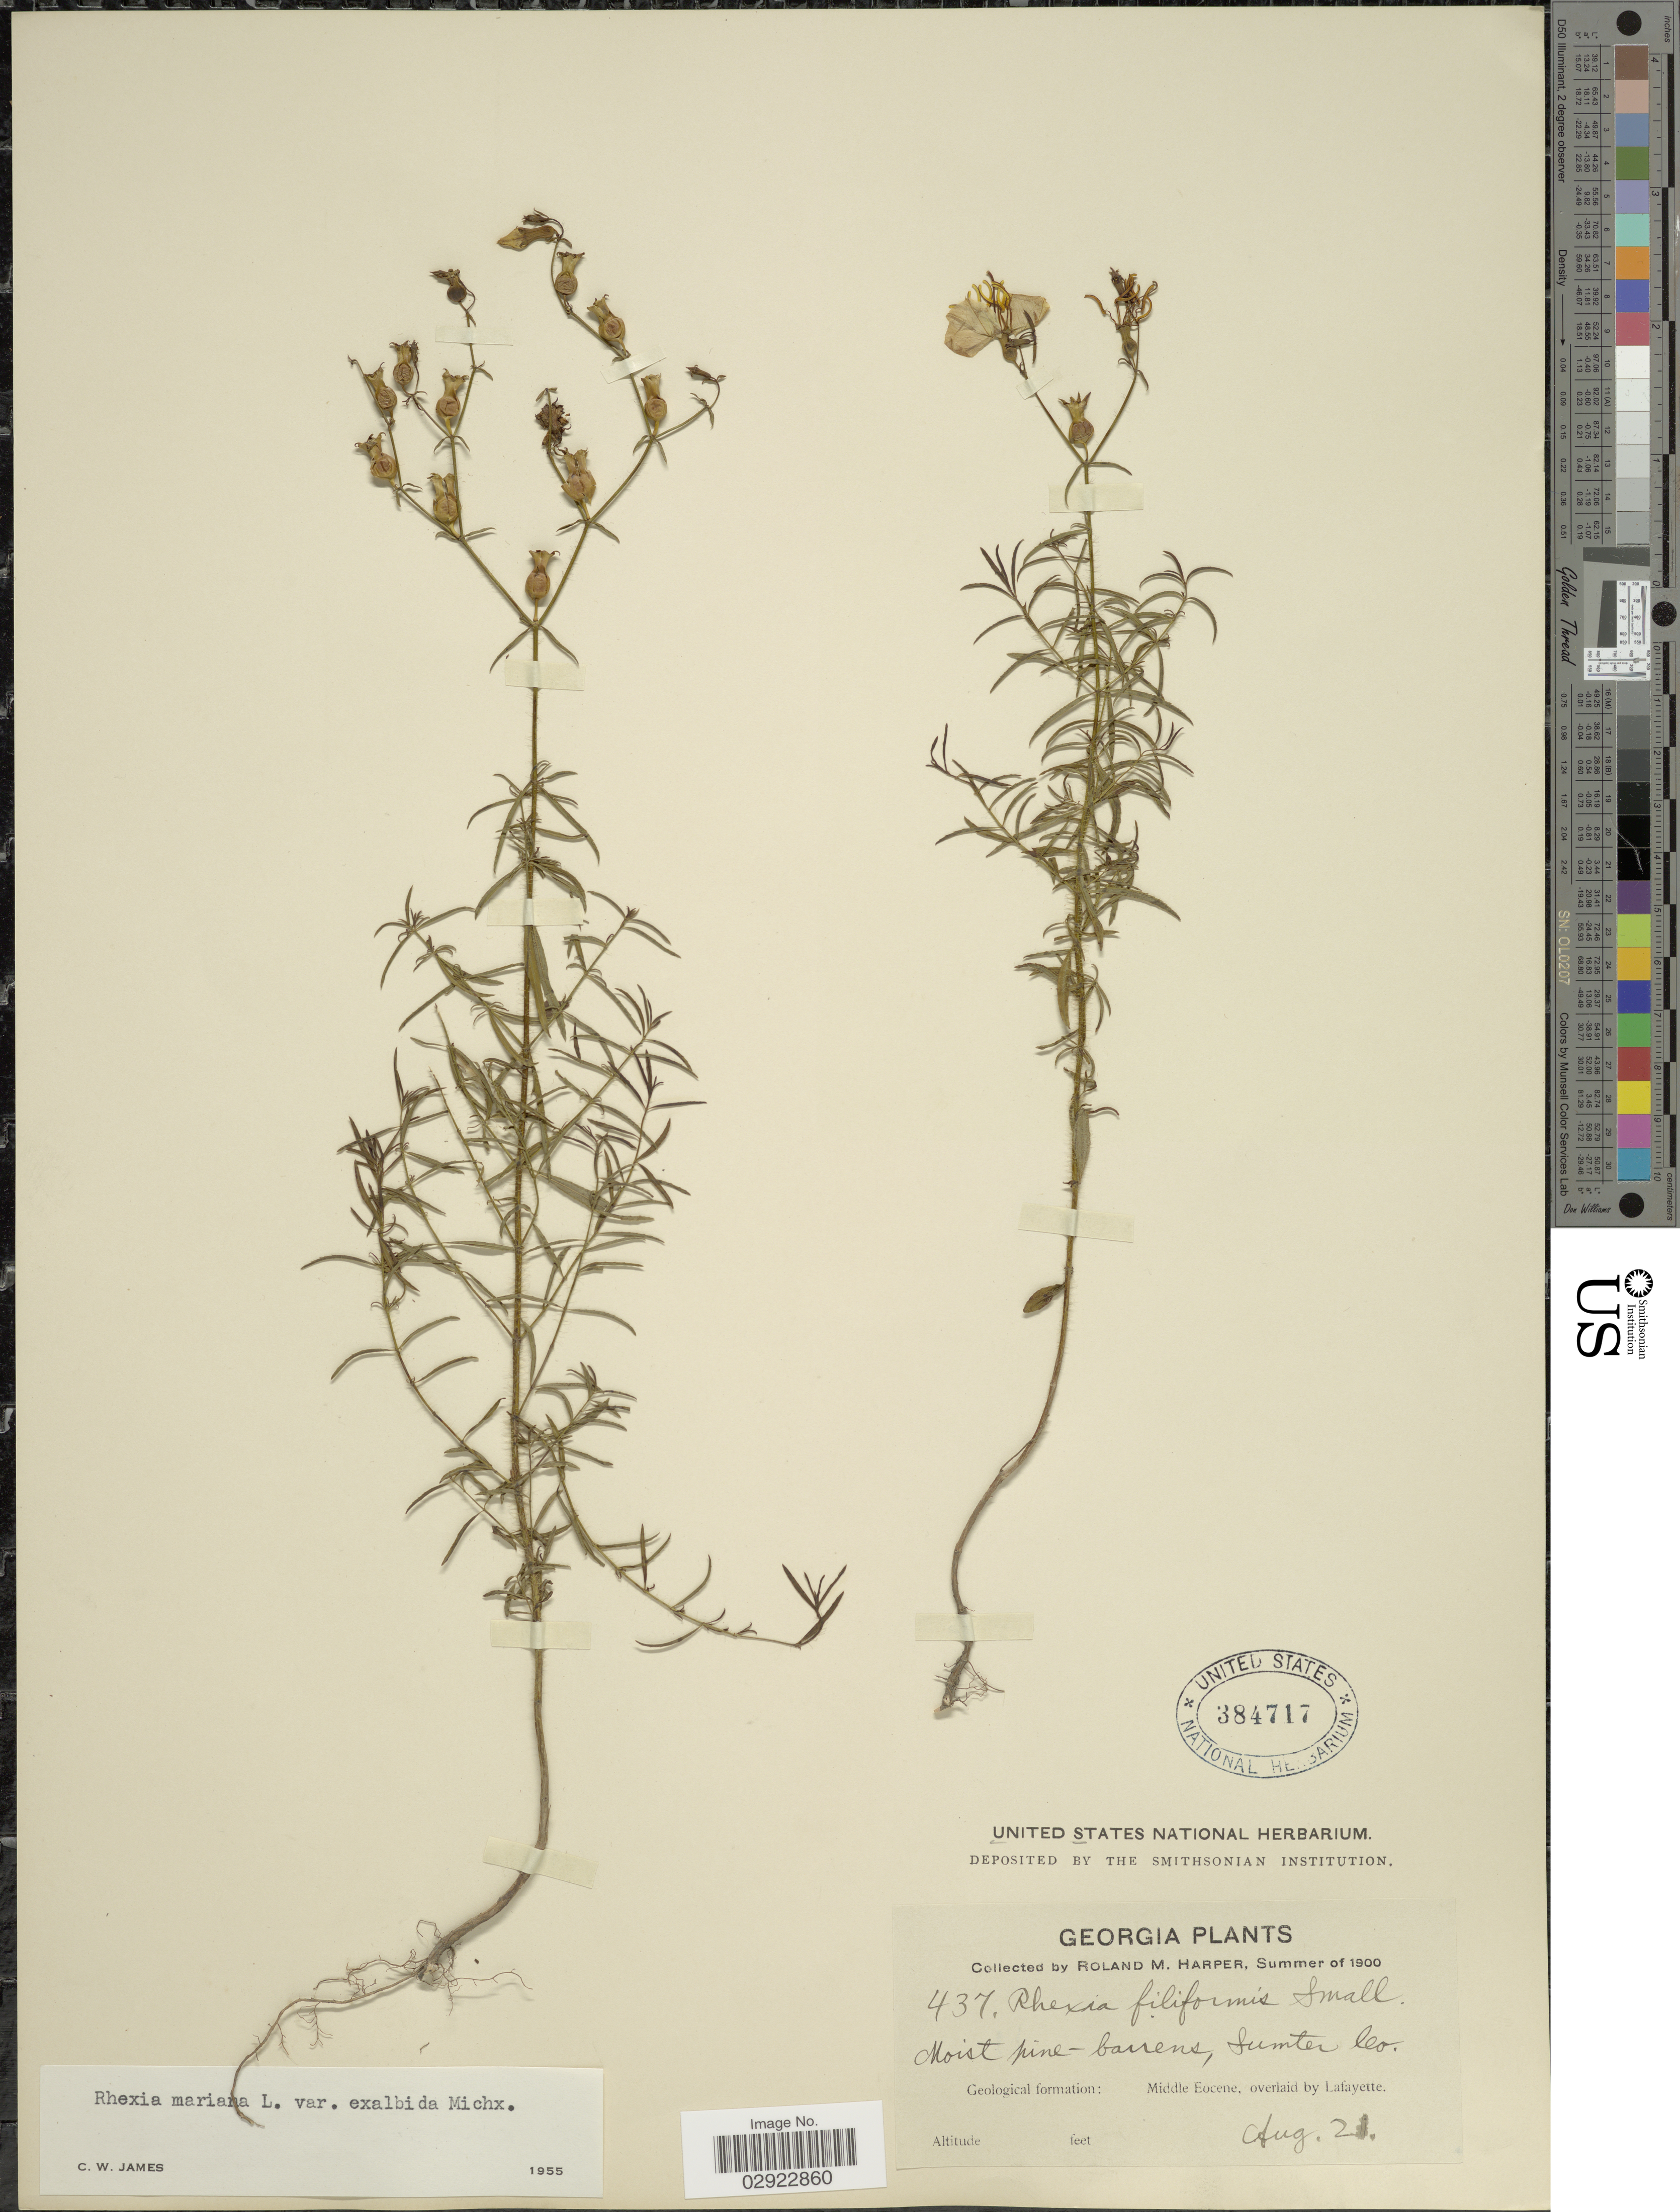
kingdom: Plantae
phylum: Tracheophyta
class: Magnoliopsida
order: Myrtales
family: Melastomataceae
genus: Rhexia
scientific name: Rhexia mariana var. exalbida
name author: Michx.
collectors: R. M. Harper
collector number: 437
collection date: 1900-08-21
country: United States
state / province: Georgia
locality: Sumter Co. Geological formation: Middle Eocene, overlaid by Lafayette.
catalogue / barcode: US 384717